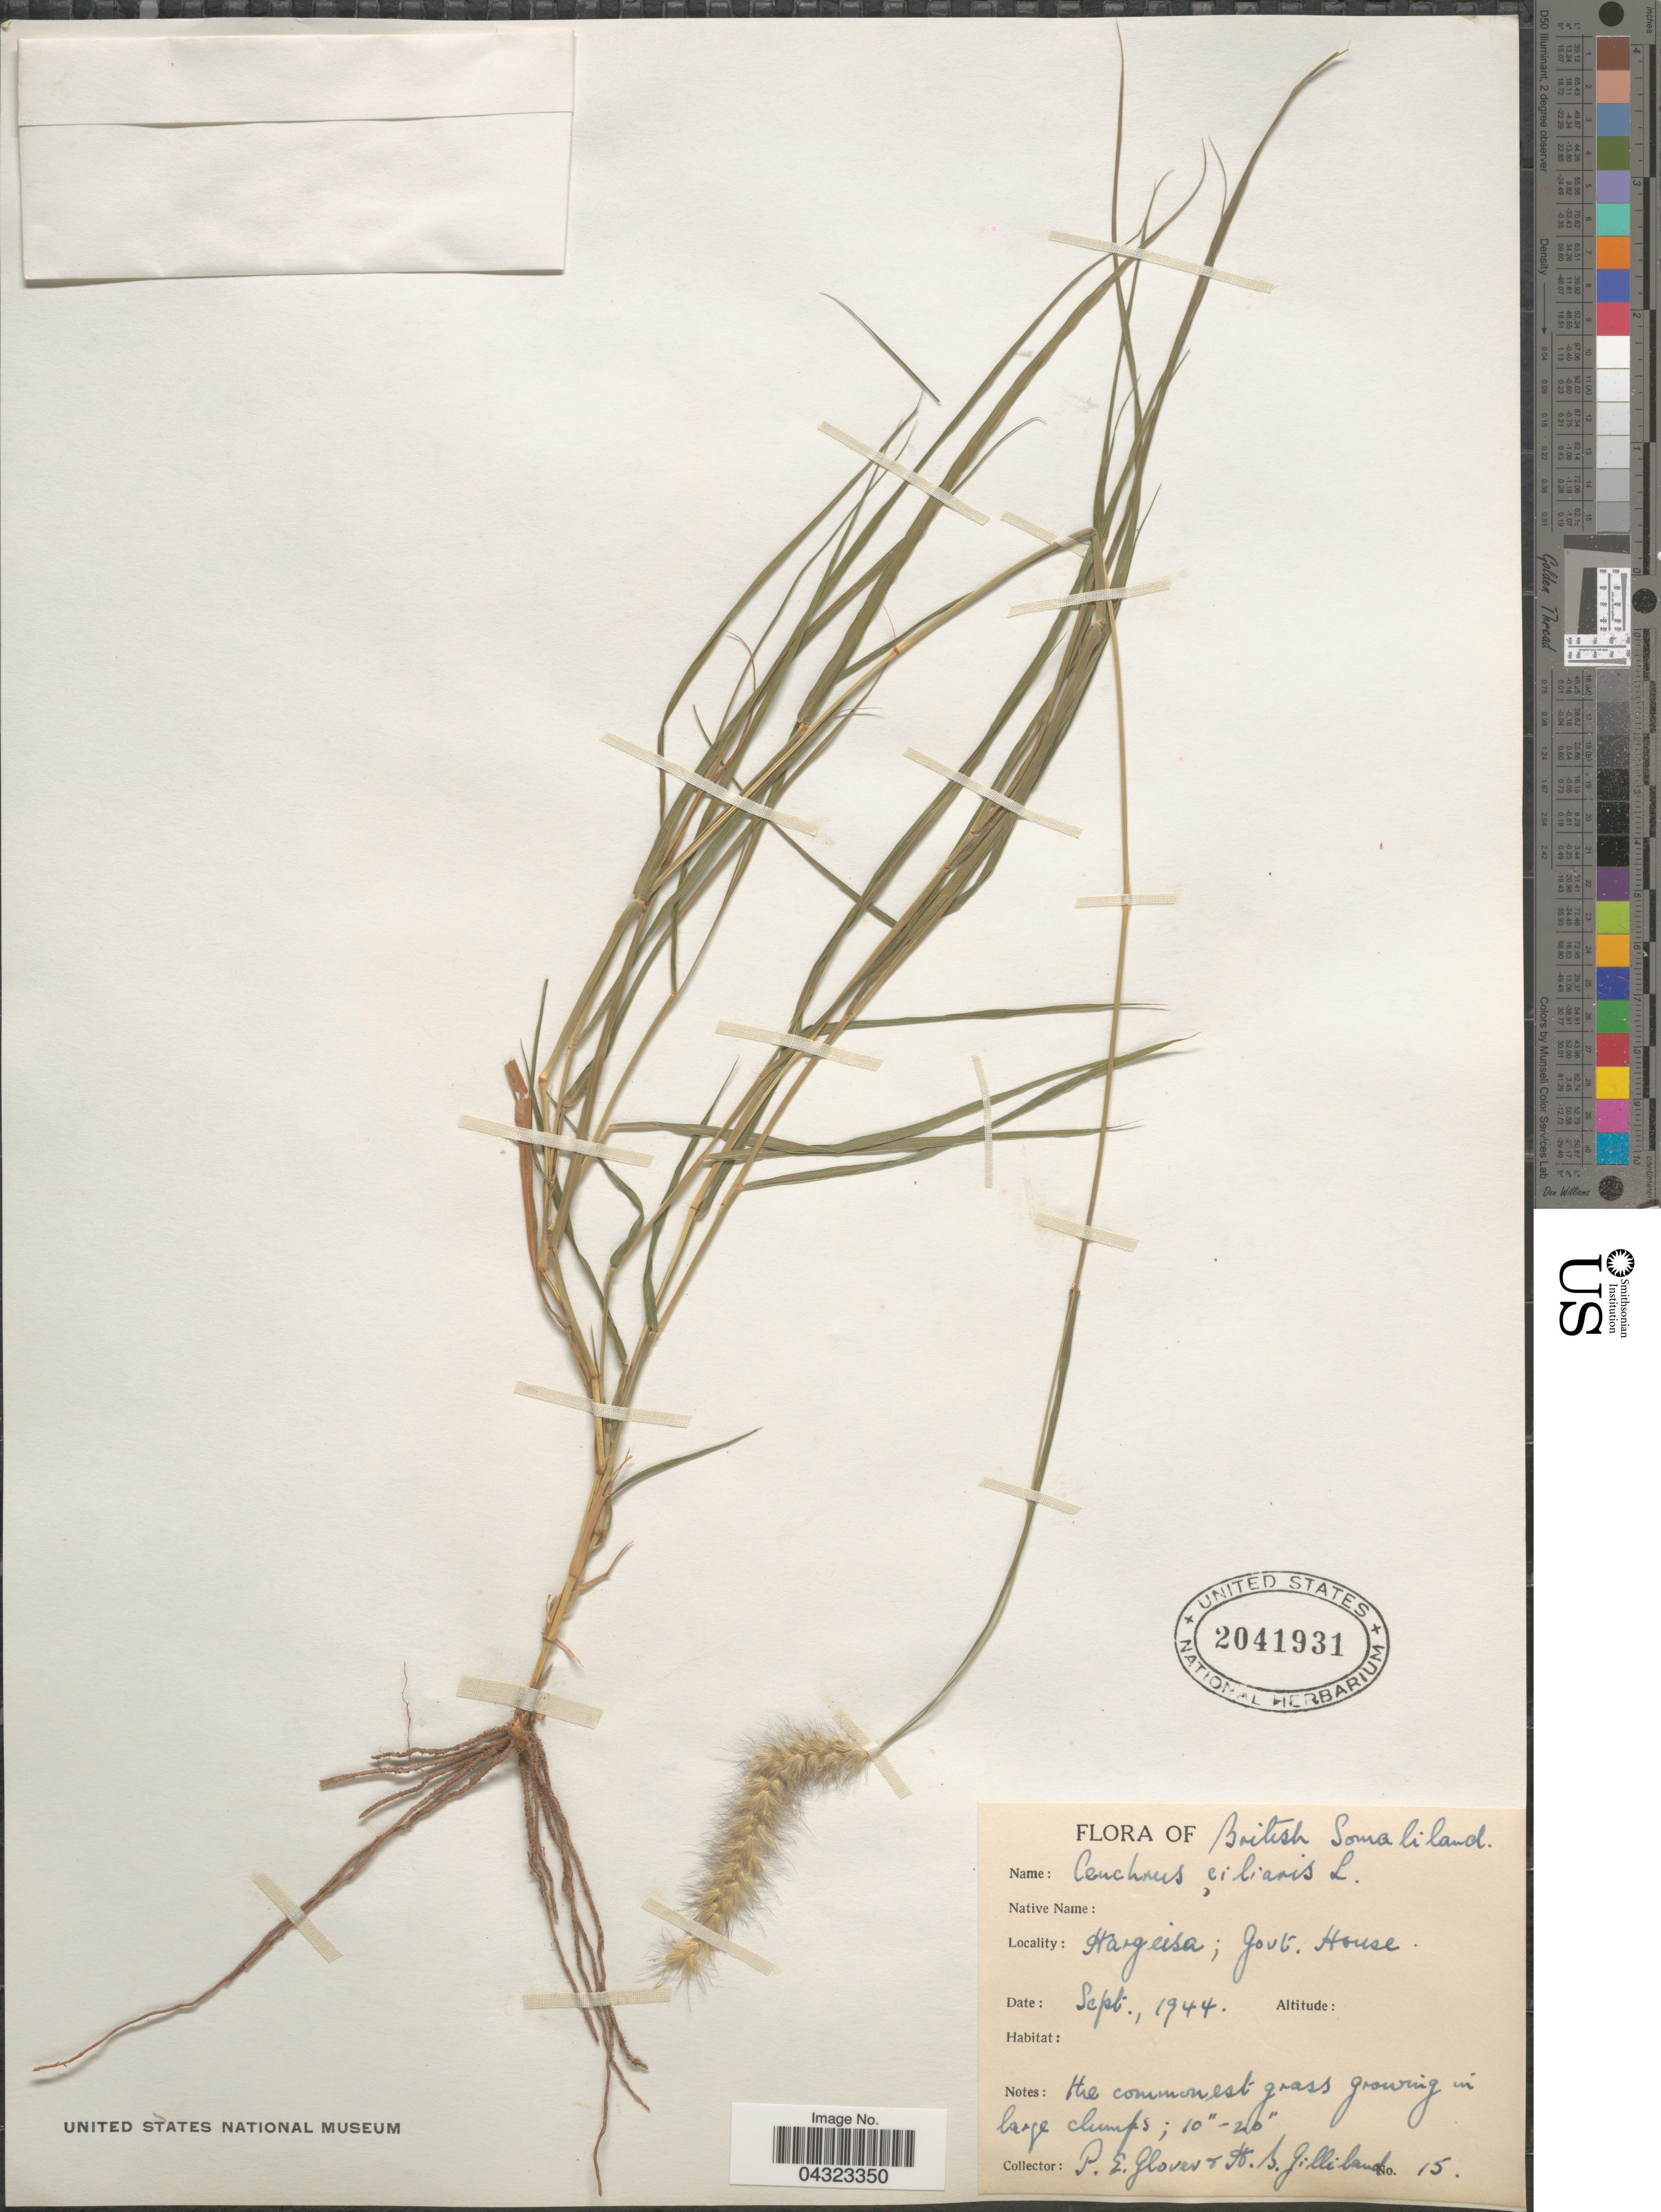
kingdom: Plantae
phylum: Tracheophyta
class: Liliopsida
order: Poales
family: Poaceae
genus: Cenchrus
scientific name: Cenchrus ciliaris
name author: L.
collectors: P. Glover & H. Gilliland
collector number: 15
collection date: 1944-09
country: Somalia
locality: British Somaliland. Hargeisa; Govt. House.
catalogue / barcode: US 2041931